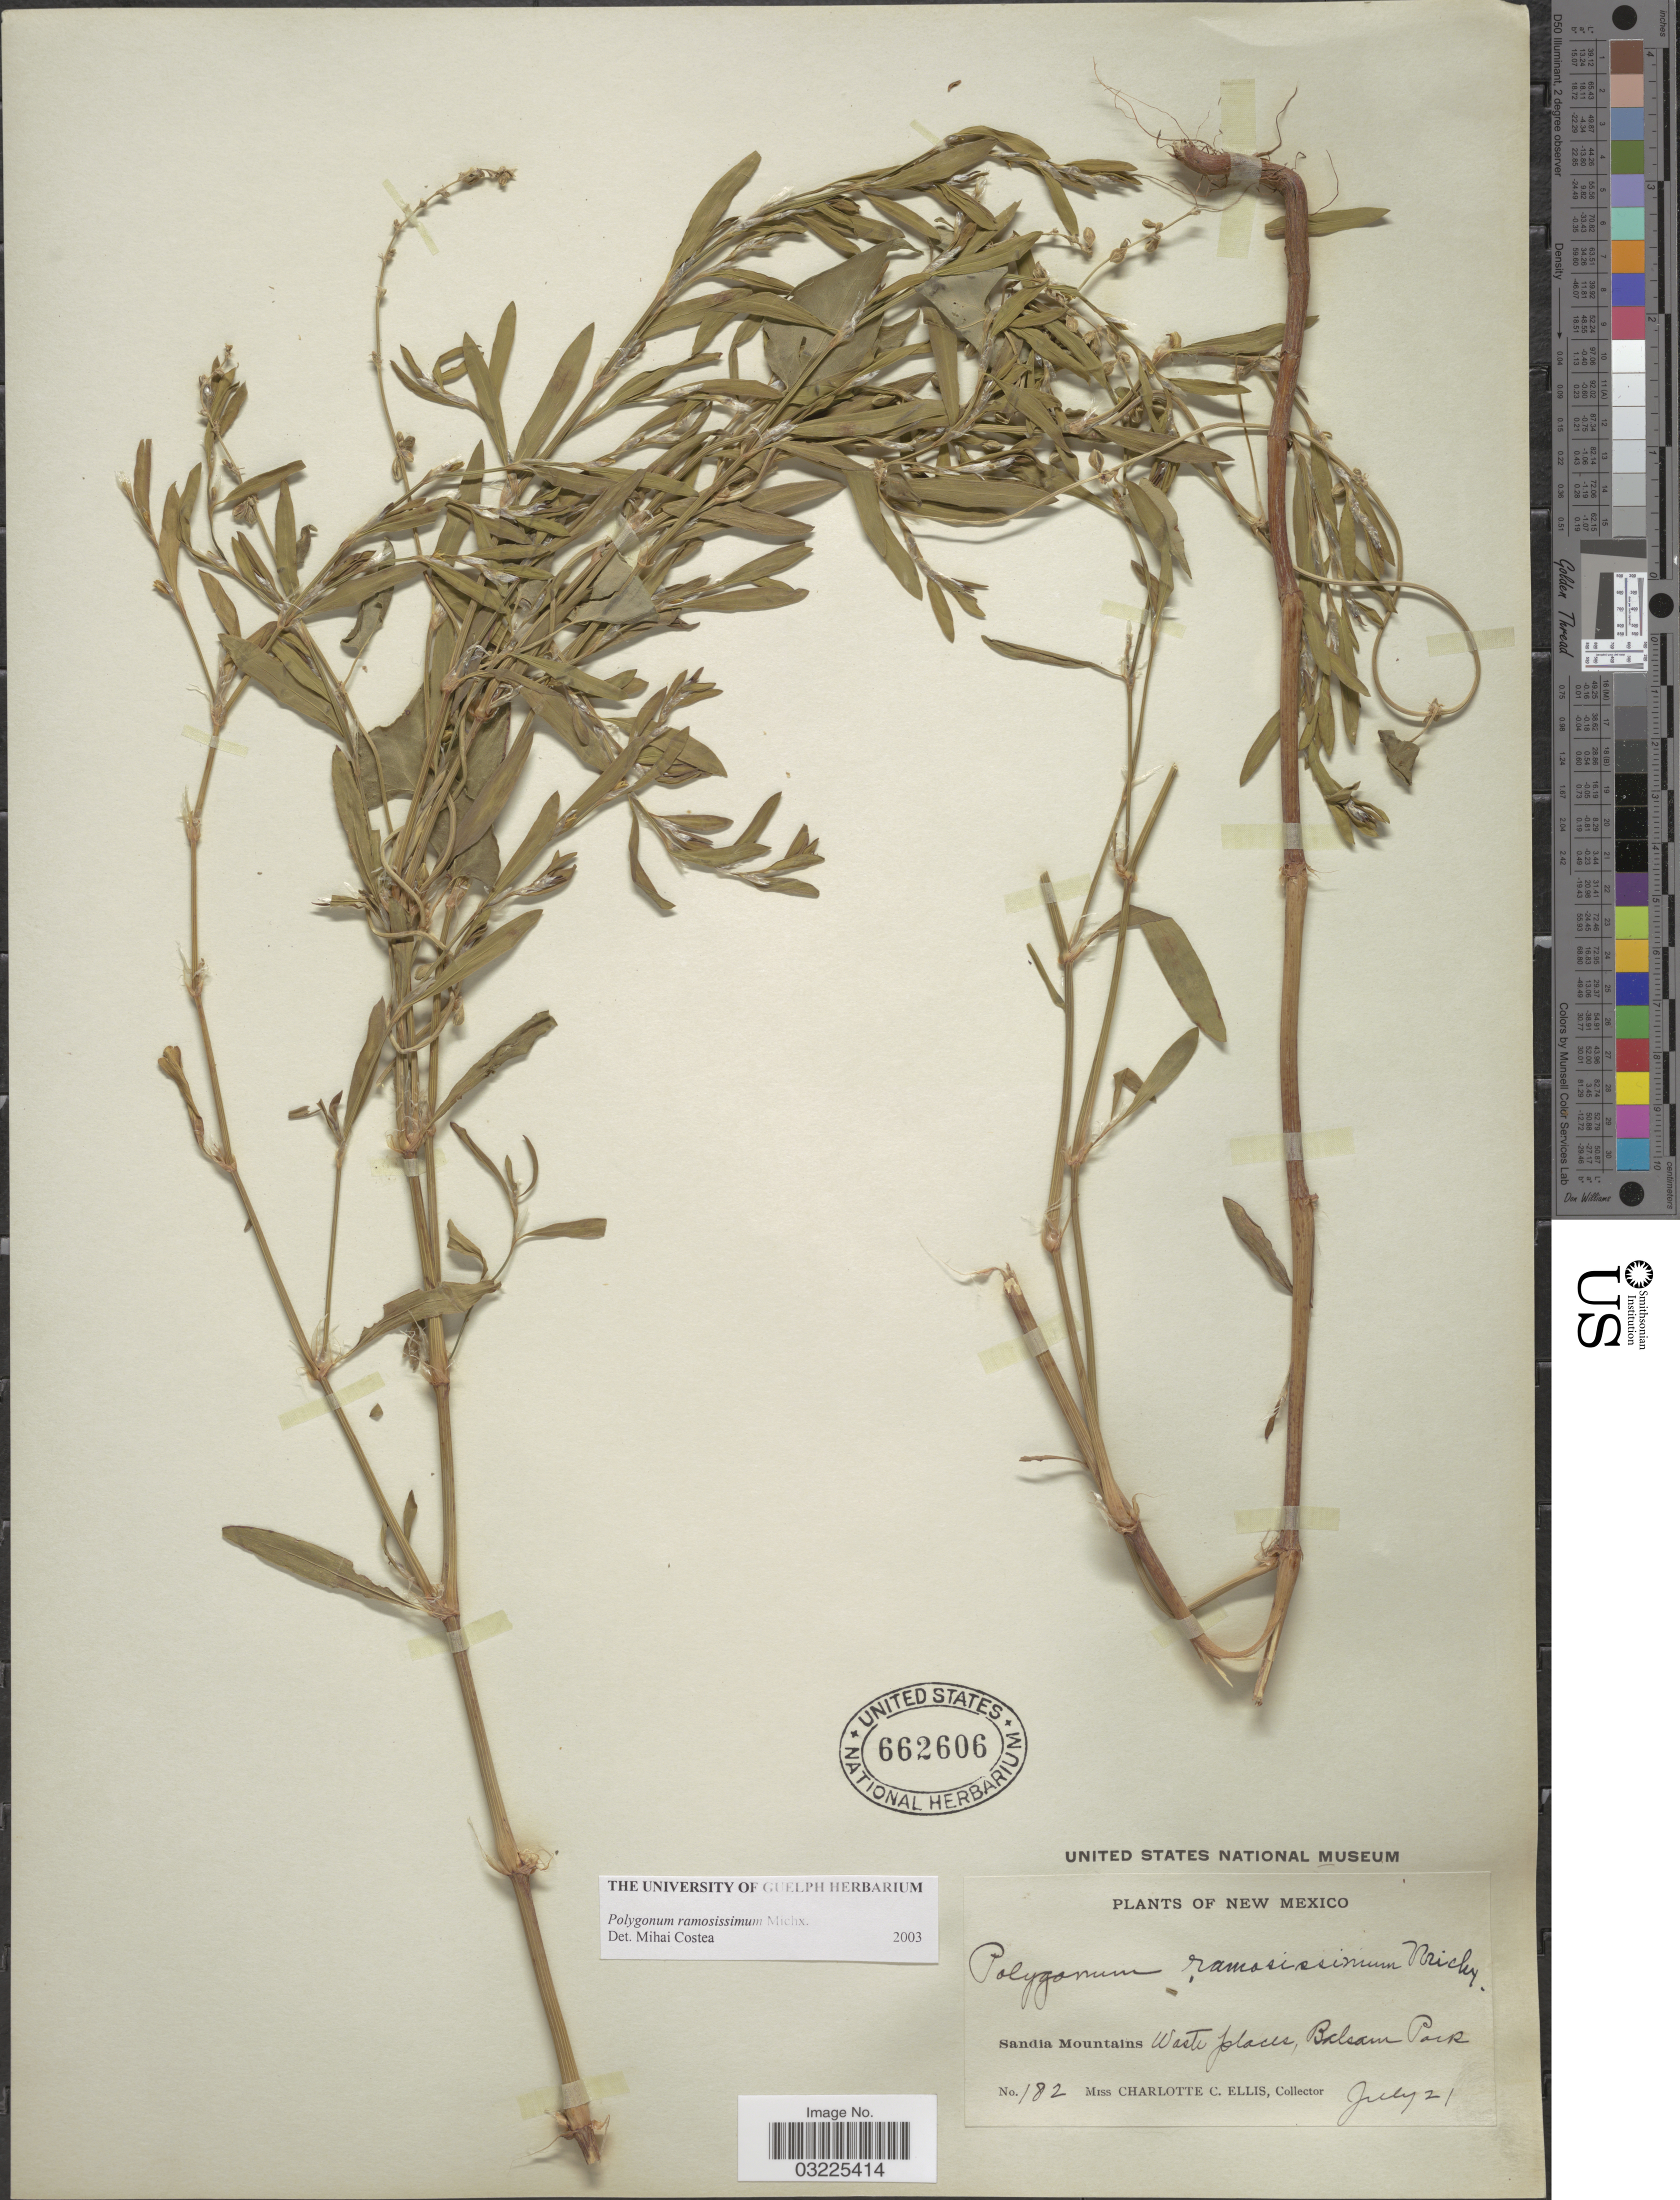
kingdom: Plantae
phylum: Tracheophyta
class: Magnoliopsida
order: Caryophyllales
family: Polygonaceae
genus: Polygonum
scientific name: Polygonum ramosissimum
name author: Michx.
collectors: C. C. Ellis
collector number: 182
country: United States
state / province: New Mexico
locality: Sandia Mountains. Balsam Park.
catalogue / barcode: US 662606